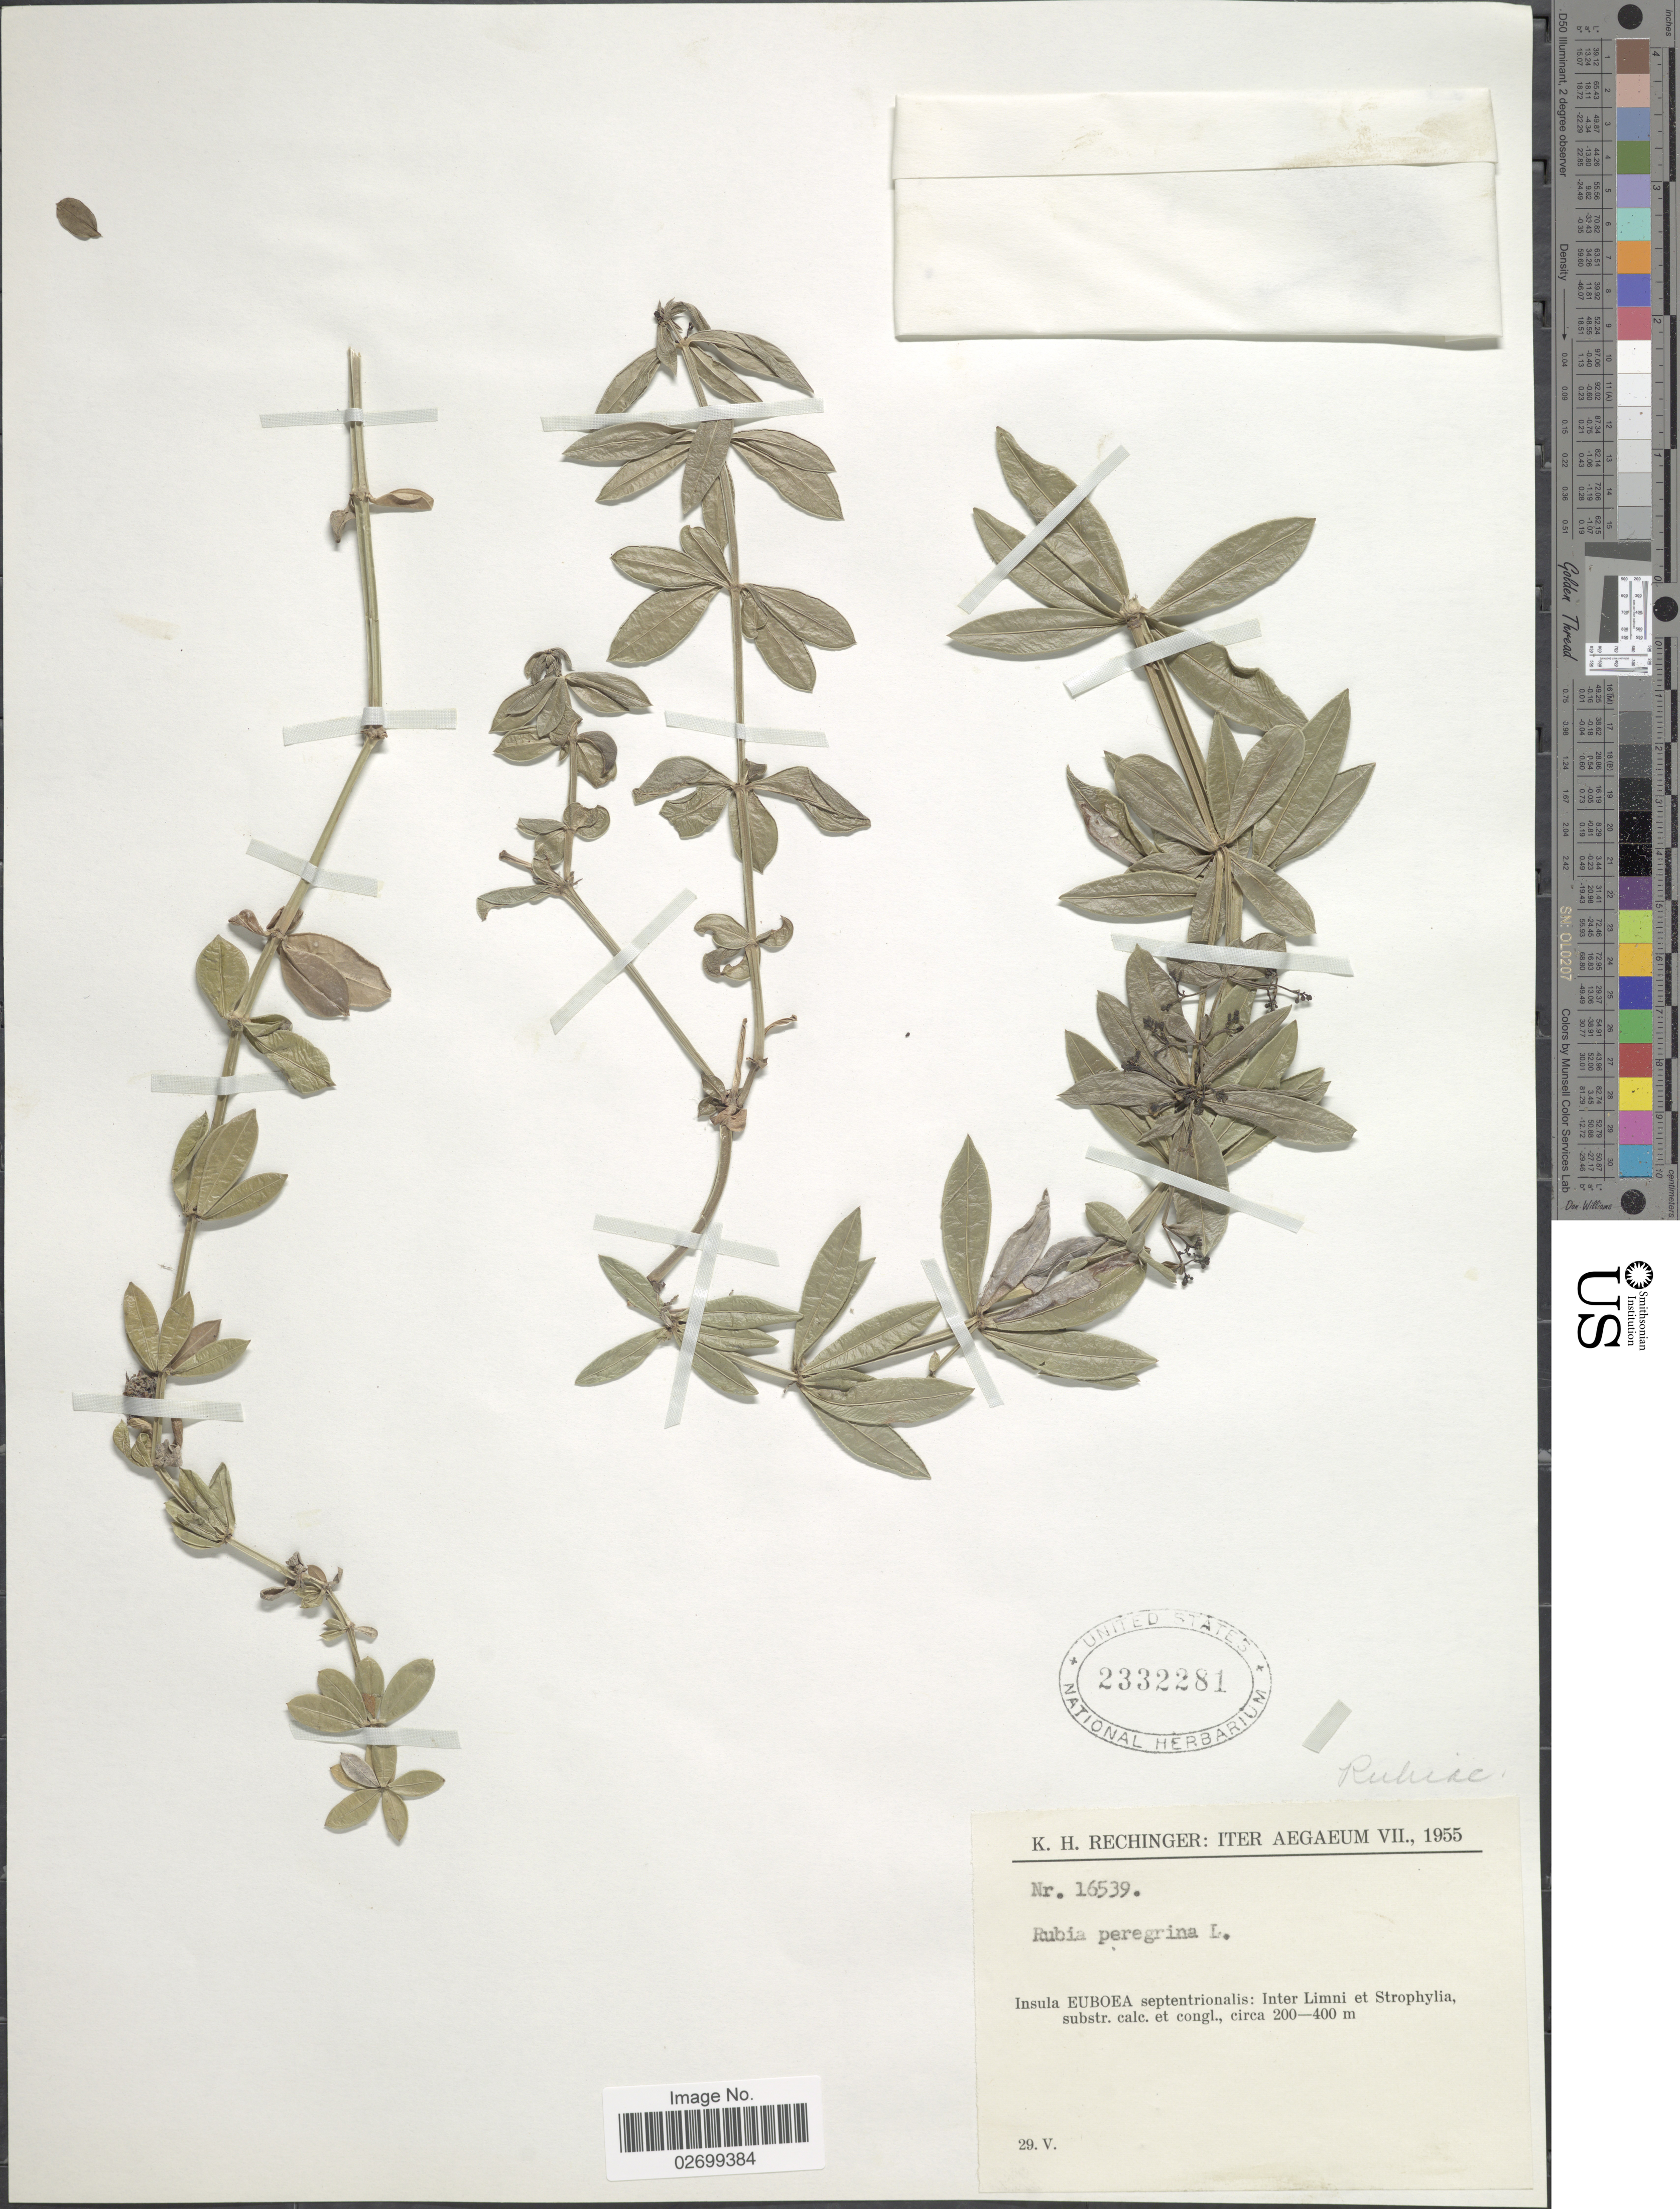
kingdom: Plantae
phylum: Tracheophyta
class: Magnoliopsida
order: Gentianales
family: Rubiaceae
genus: Rubia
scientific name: Rubia peregrina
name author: L.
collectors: K. H. Rechinger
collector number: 16539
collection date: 1955-05-29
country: Greece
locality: Aegaeum, Insula Euboea septentrionalis: Inter Limni et Strophylia, substr. calc. et congl.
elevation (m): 200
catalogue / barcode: US 2332281